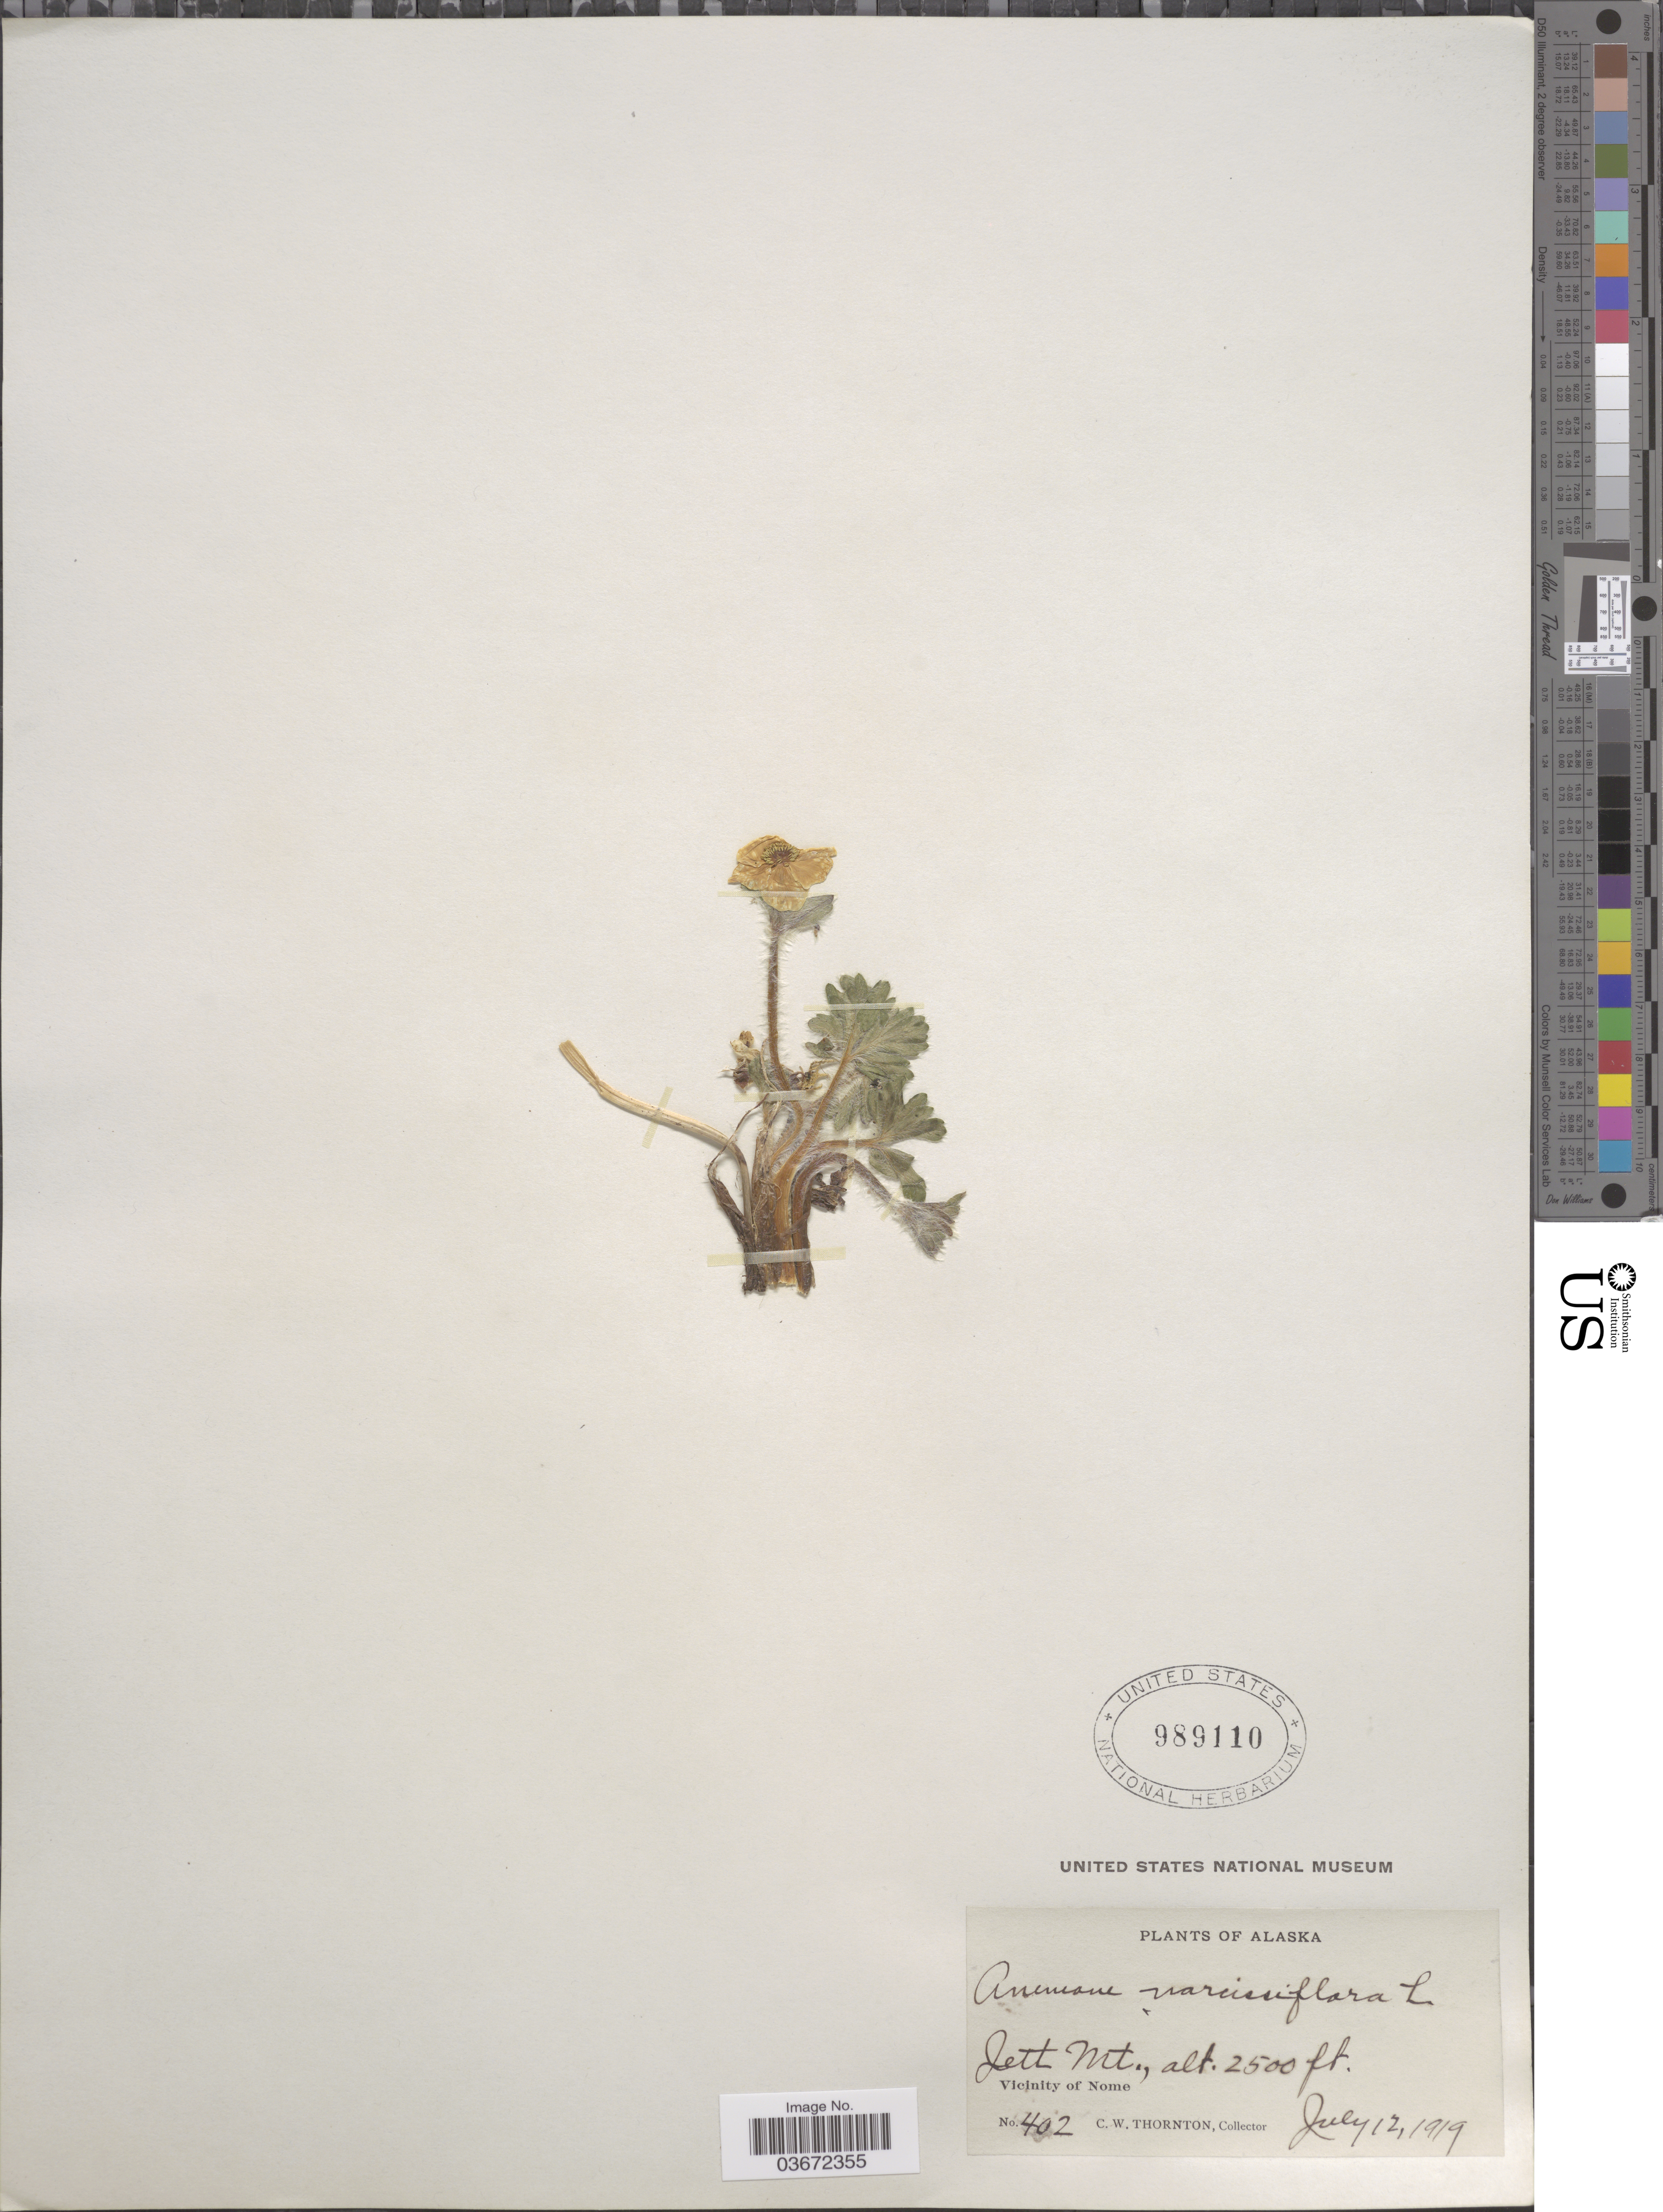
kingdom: Plantae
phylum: Tracheophyta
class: Magnoliopsida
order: Ranunculales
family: Ranunculaceae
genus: Anemone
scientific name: Anemone narcissiflora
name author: L.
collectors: C. Thornton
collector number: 402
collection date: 1919-07-12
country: United States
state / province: Alaska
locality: Jett Mt., Vicinity of Nome.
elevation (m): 762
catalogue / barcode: US 989110